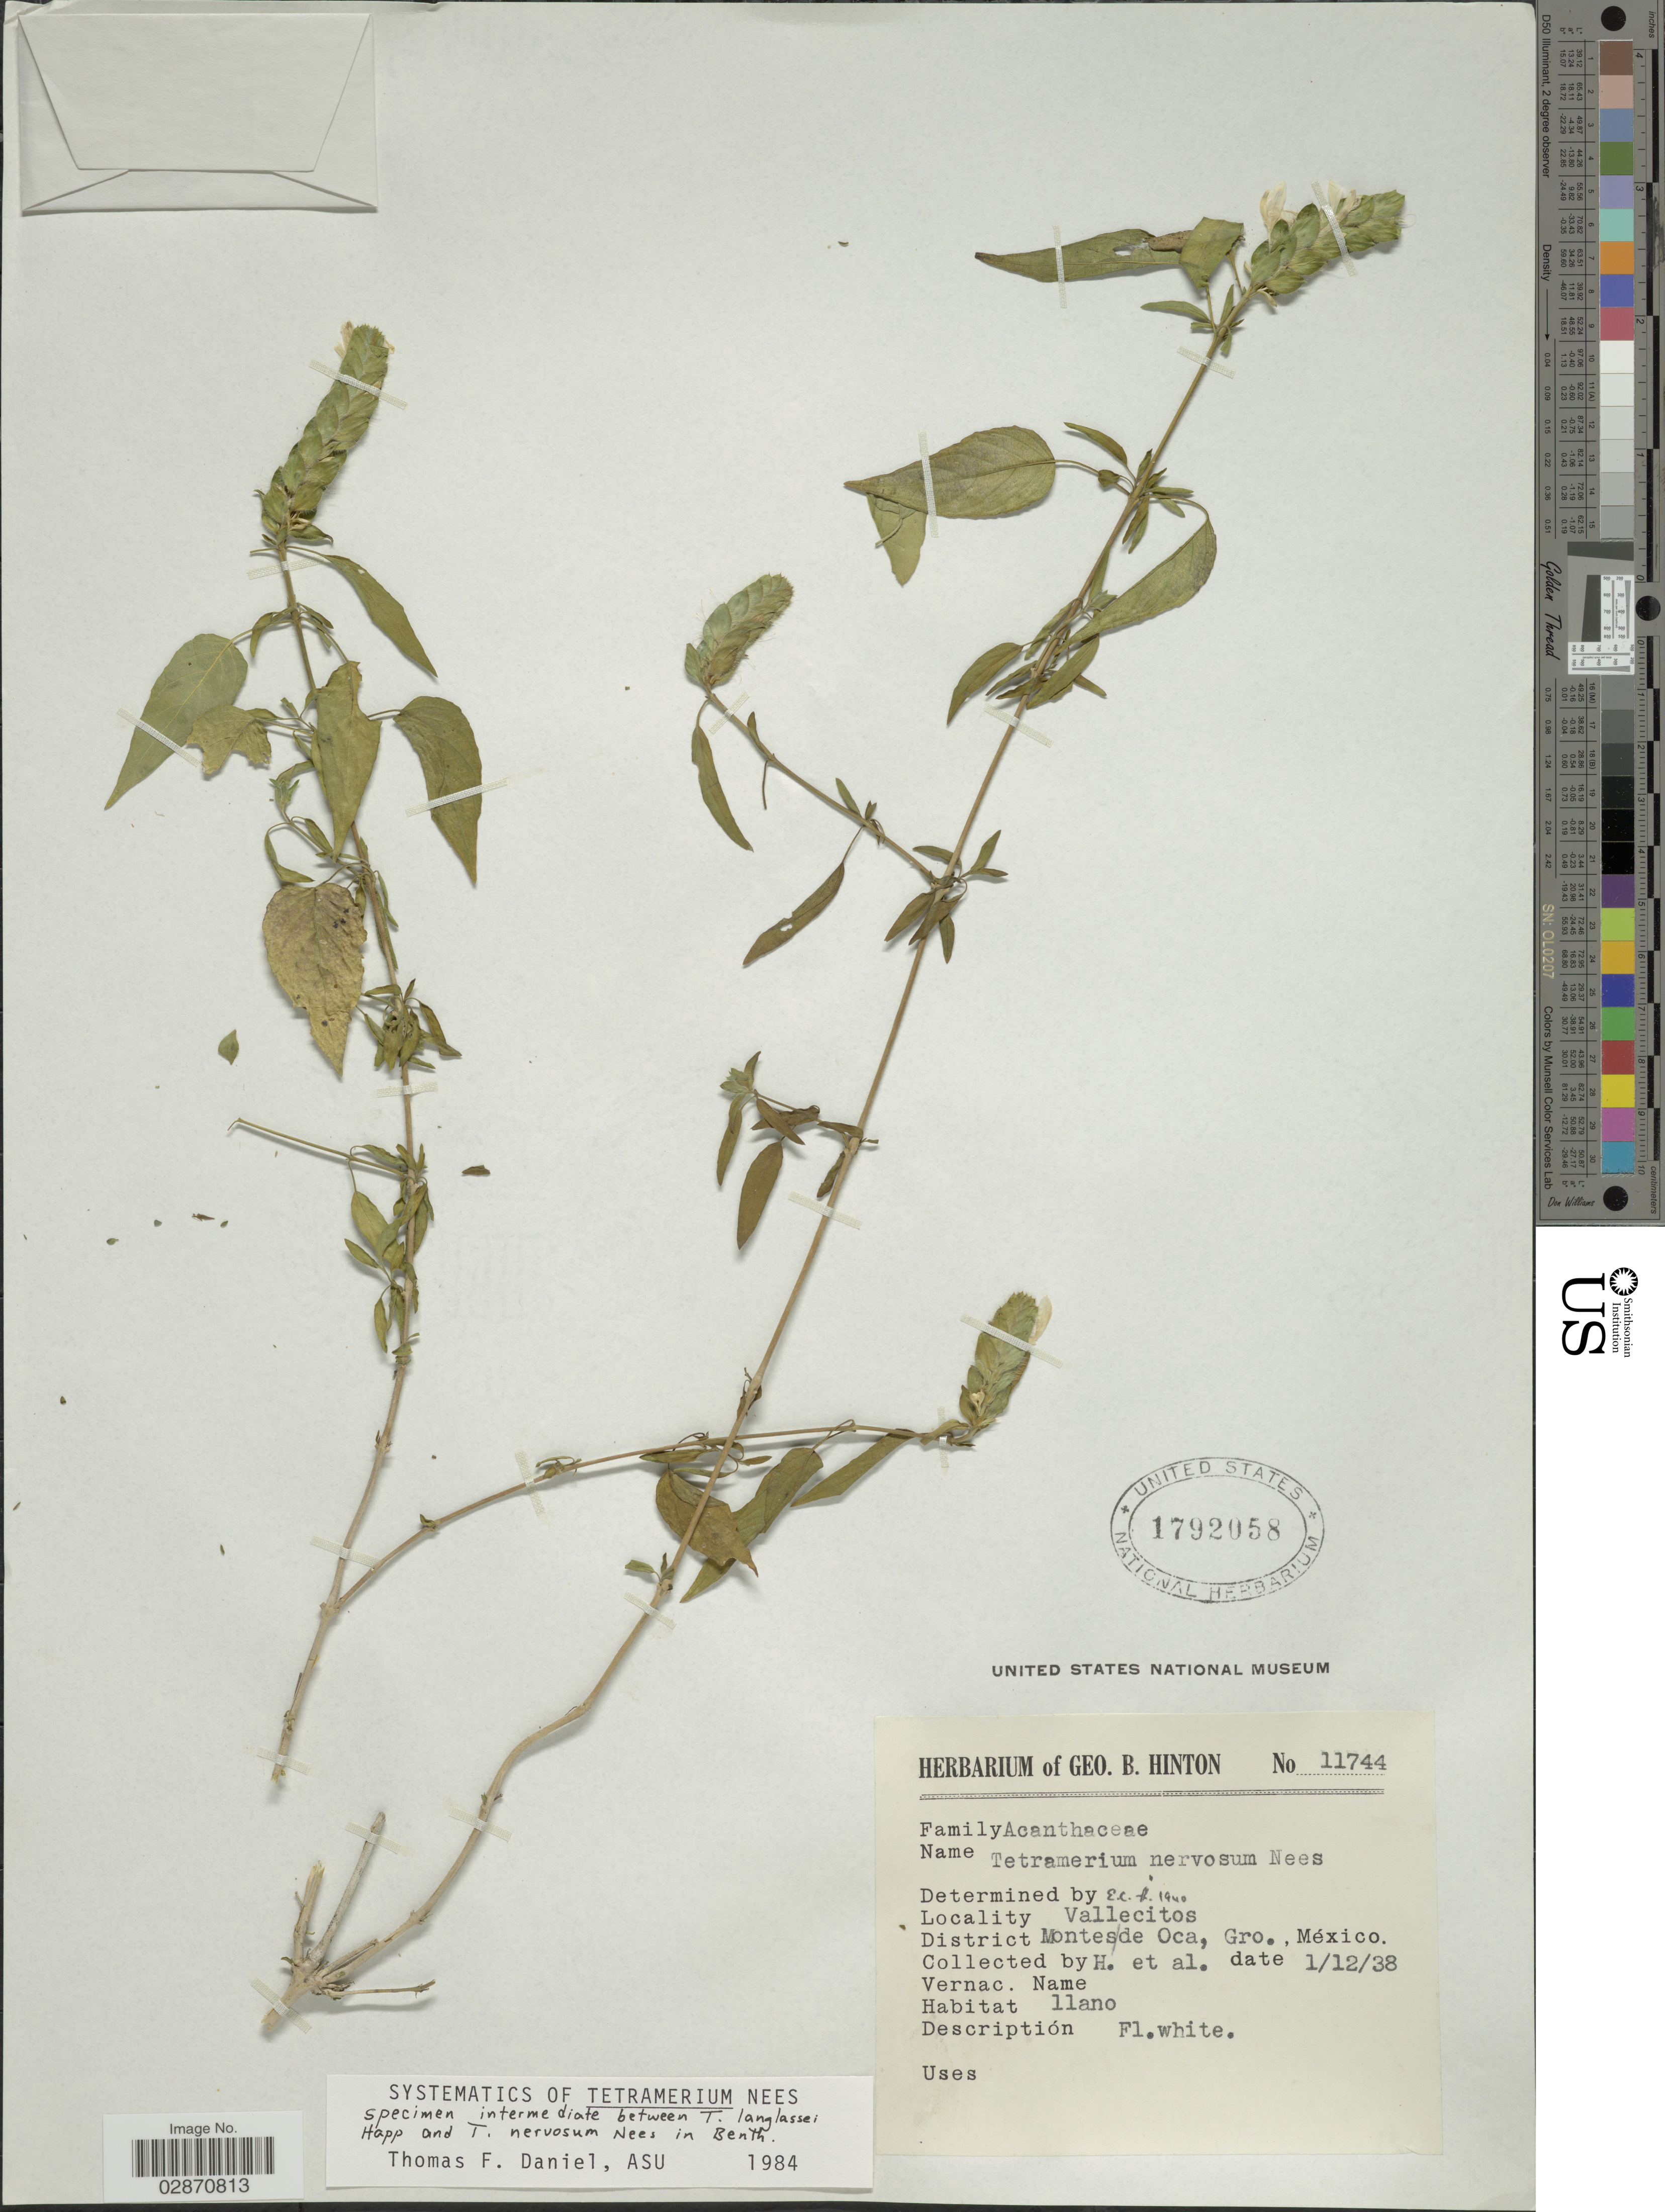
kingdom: Plantae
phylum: Tracheophyta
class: Magnoliopsida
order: Lamiales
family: Acanthaceae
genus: Tetramerium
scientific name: Tetramerium langlassei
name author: Happ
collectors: G. B. Hinton & et al.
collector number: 11744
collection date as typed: Transcribed d/m/y: 1/12/38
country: Mexico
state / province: Guerrero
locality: Vallecitos. District Montes de Oca, Gro.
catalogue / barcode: US 1792058